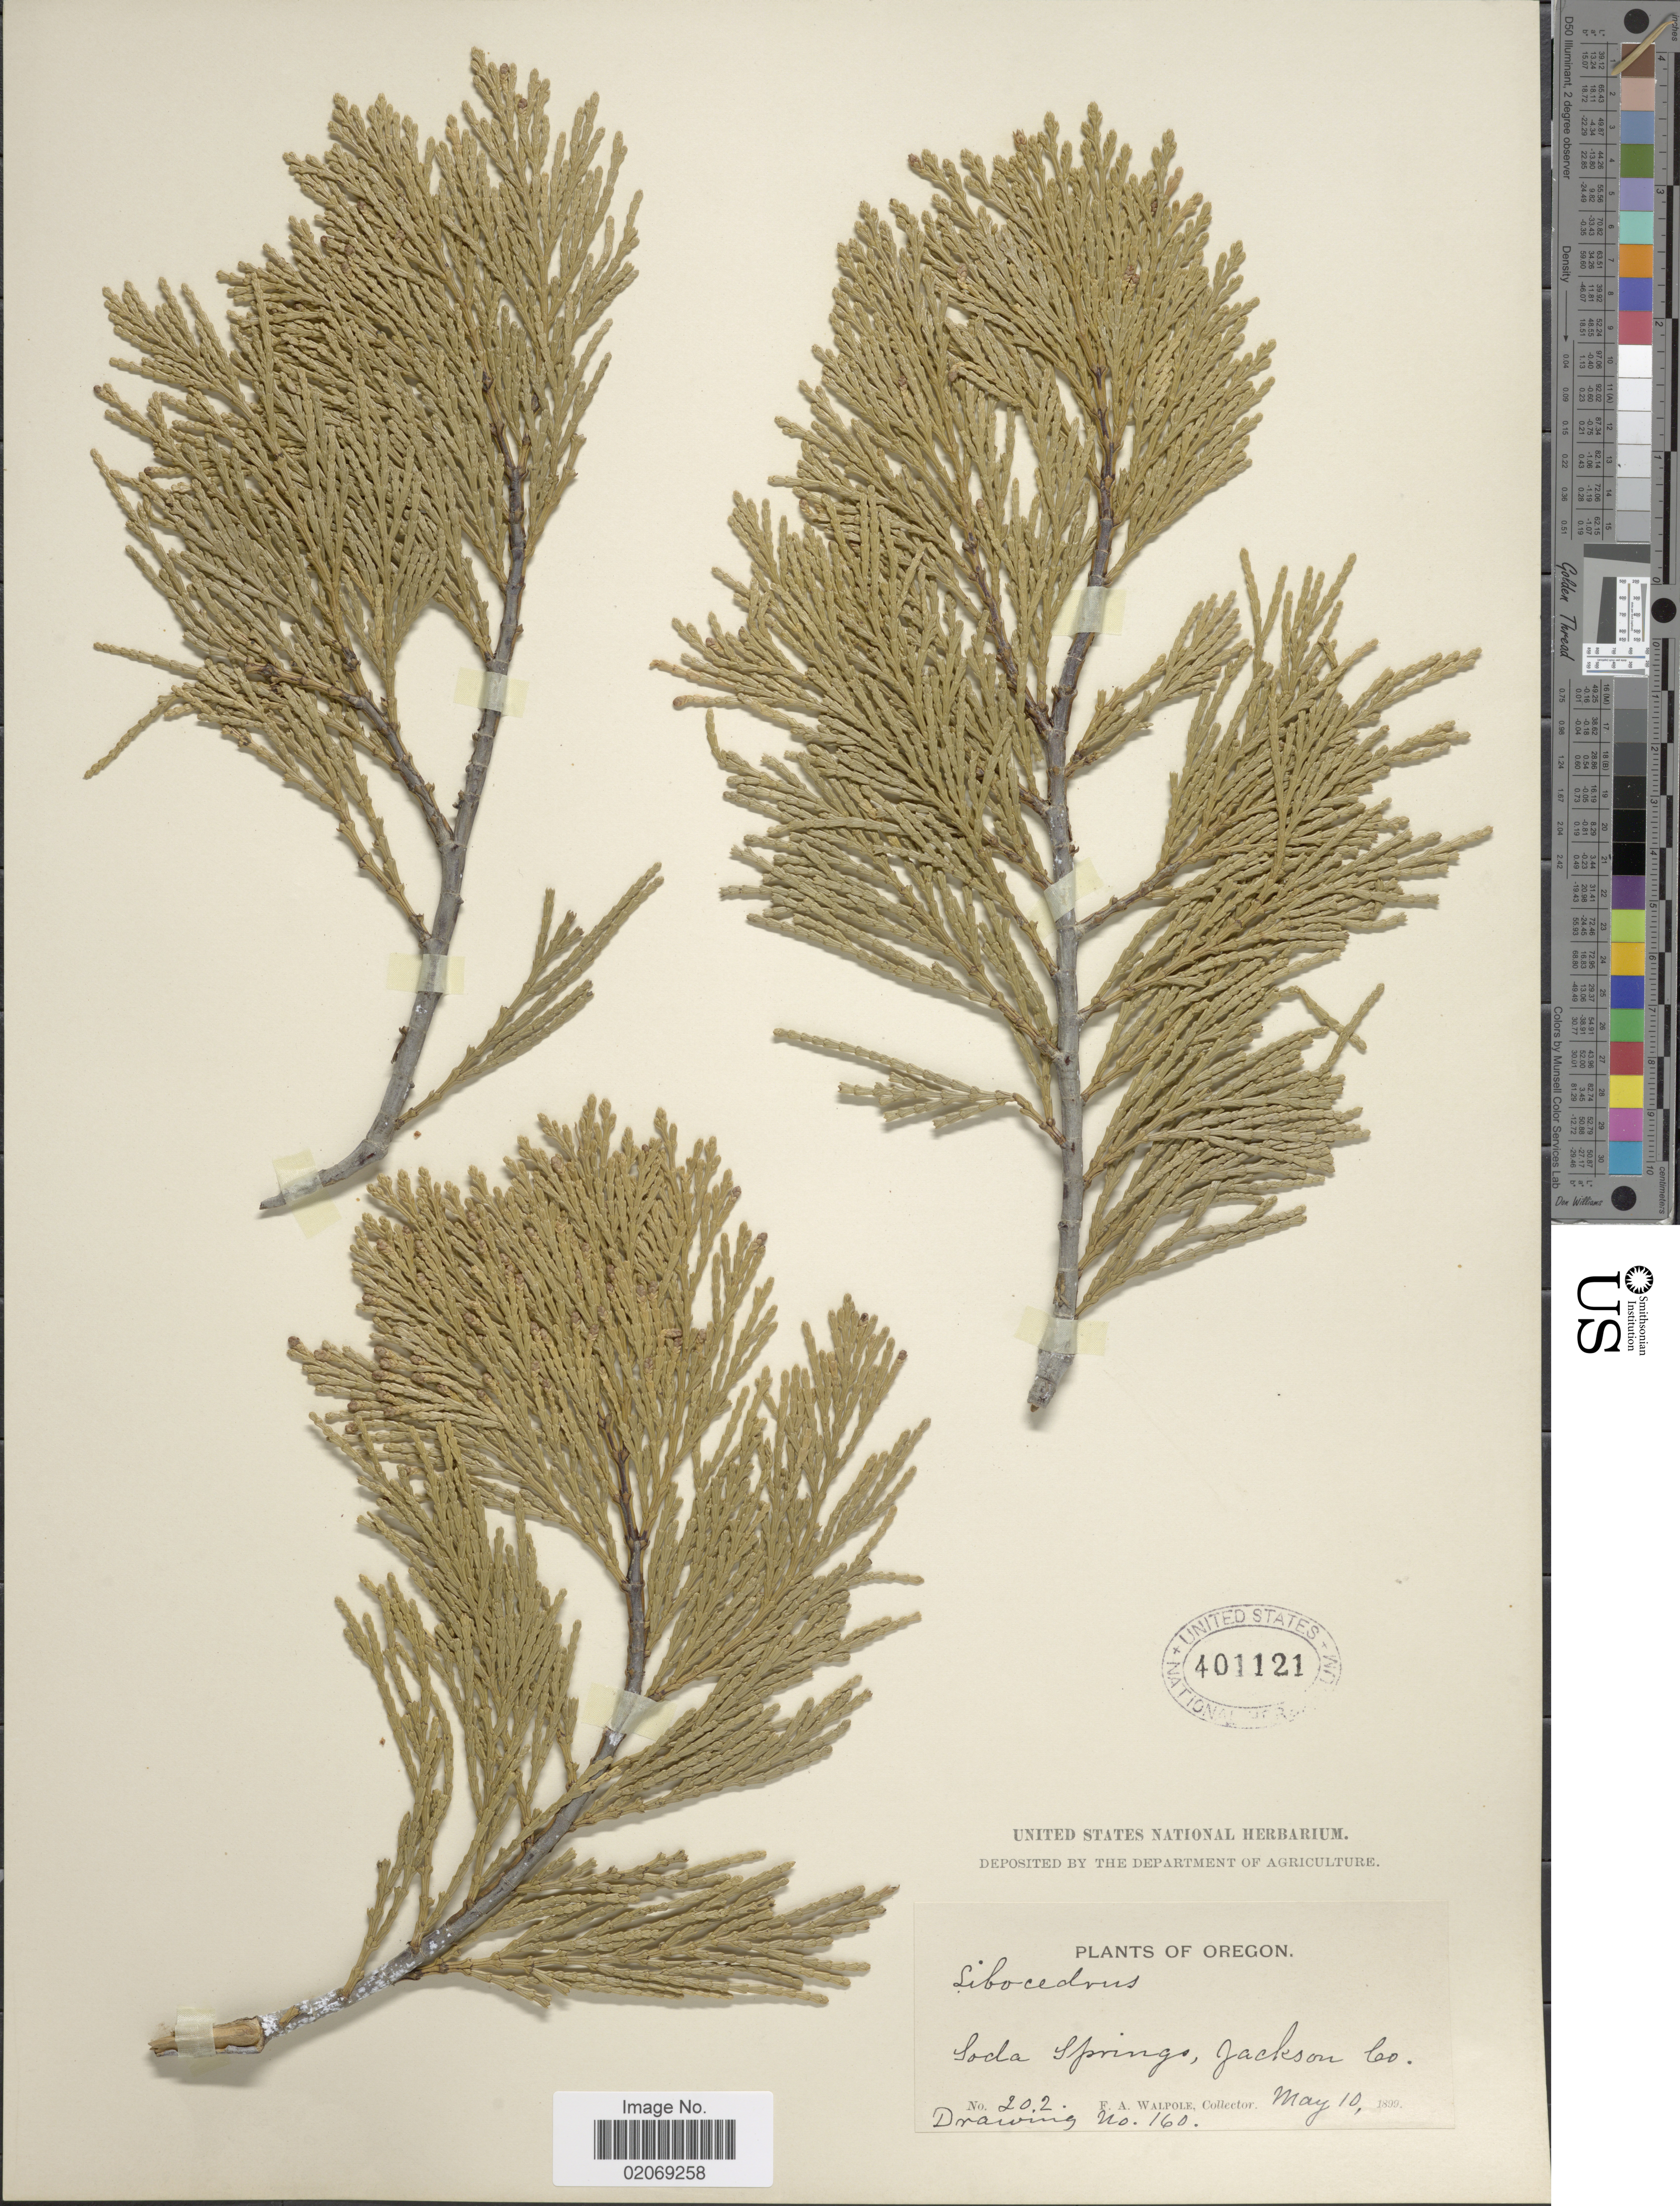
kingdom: Plantae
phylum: Tracheophyta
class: Pinopsida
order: Pinales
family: Cupressaceae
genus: Libocedrus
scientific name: Libocedrus decurrens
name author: Torr.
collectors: F. Walpole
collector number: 202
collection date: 1899-05-10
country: United States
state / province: Oregon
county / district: Jackson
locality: Soda Springs, Jackson Co.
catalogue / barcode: US 401121